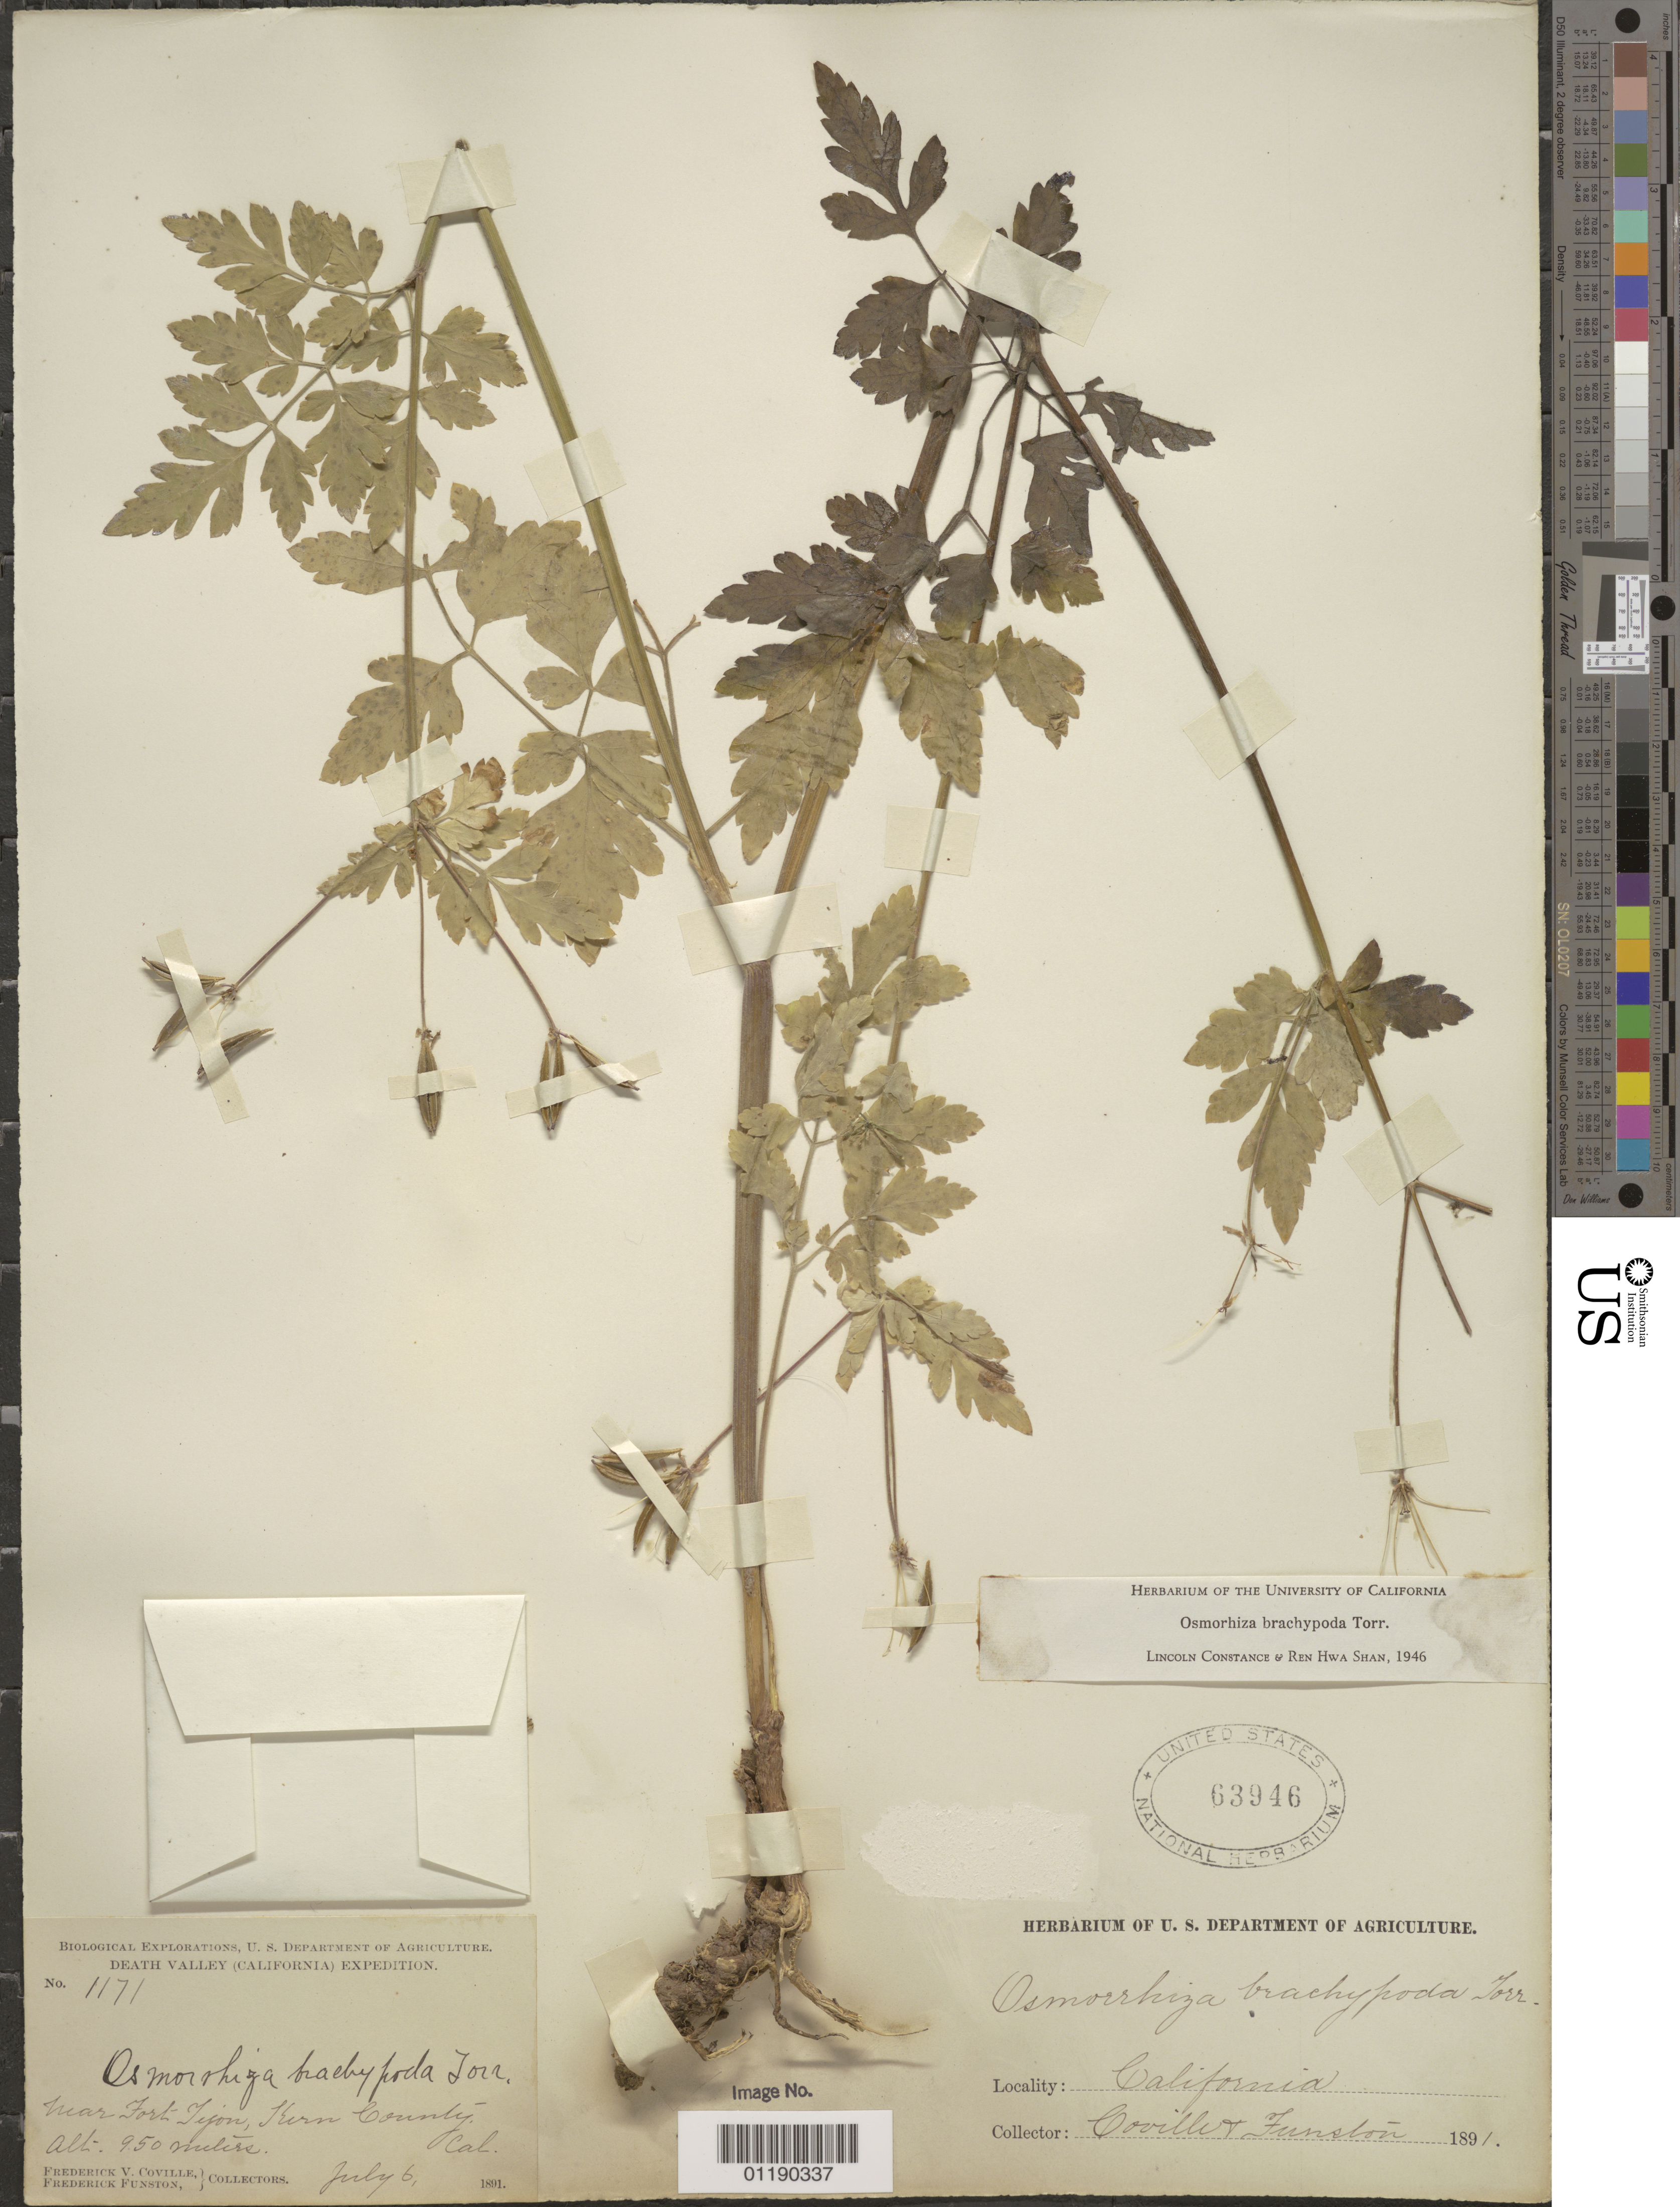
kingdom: Plantae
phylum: Tracheophyta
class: Magnoliopsida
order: Apiales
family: Apiaceae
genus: Osmorhiza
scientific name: Osmorhiza brachypoda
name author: Torr. ex Durand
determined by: Constance, L.; Shan, R. H.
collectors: F. V. Coville & F. Funston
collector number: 1171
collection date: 1891-07-06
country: United States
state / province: California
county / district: Kern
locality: near Fort Tejon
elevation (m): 950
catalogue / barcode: US 63946